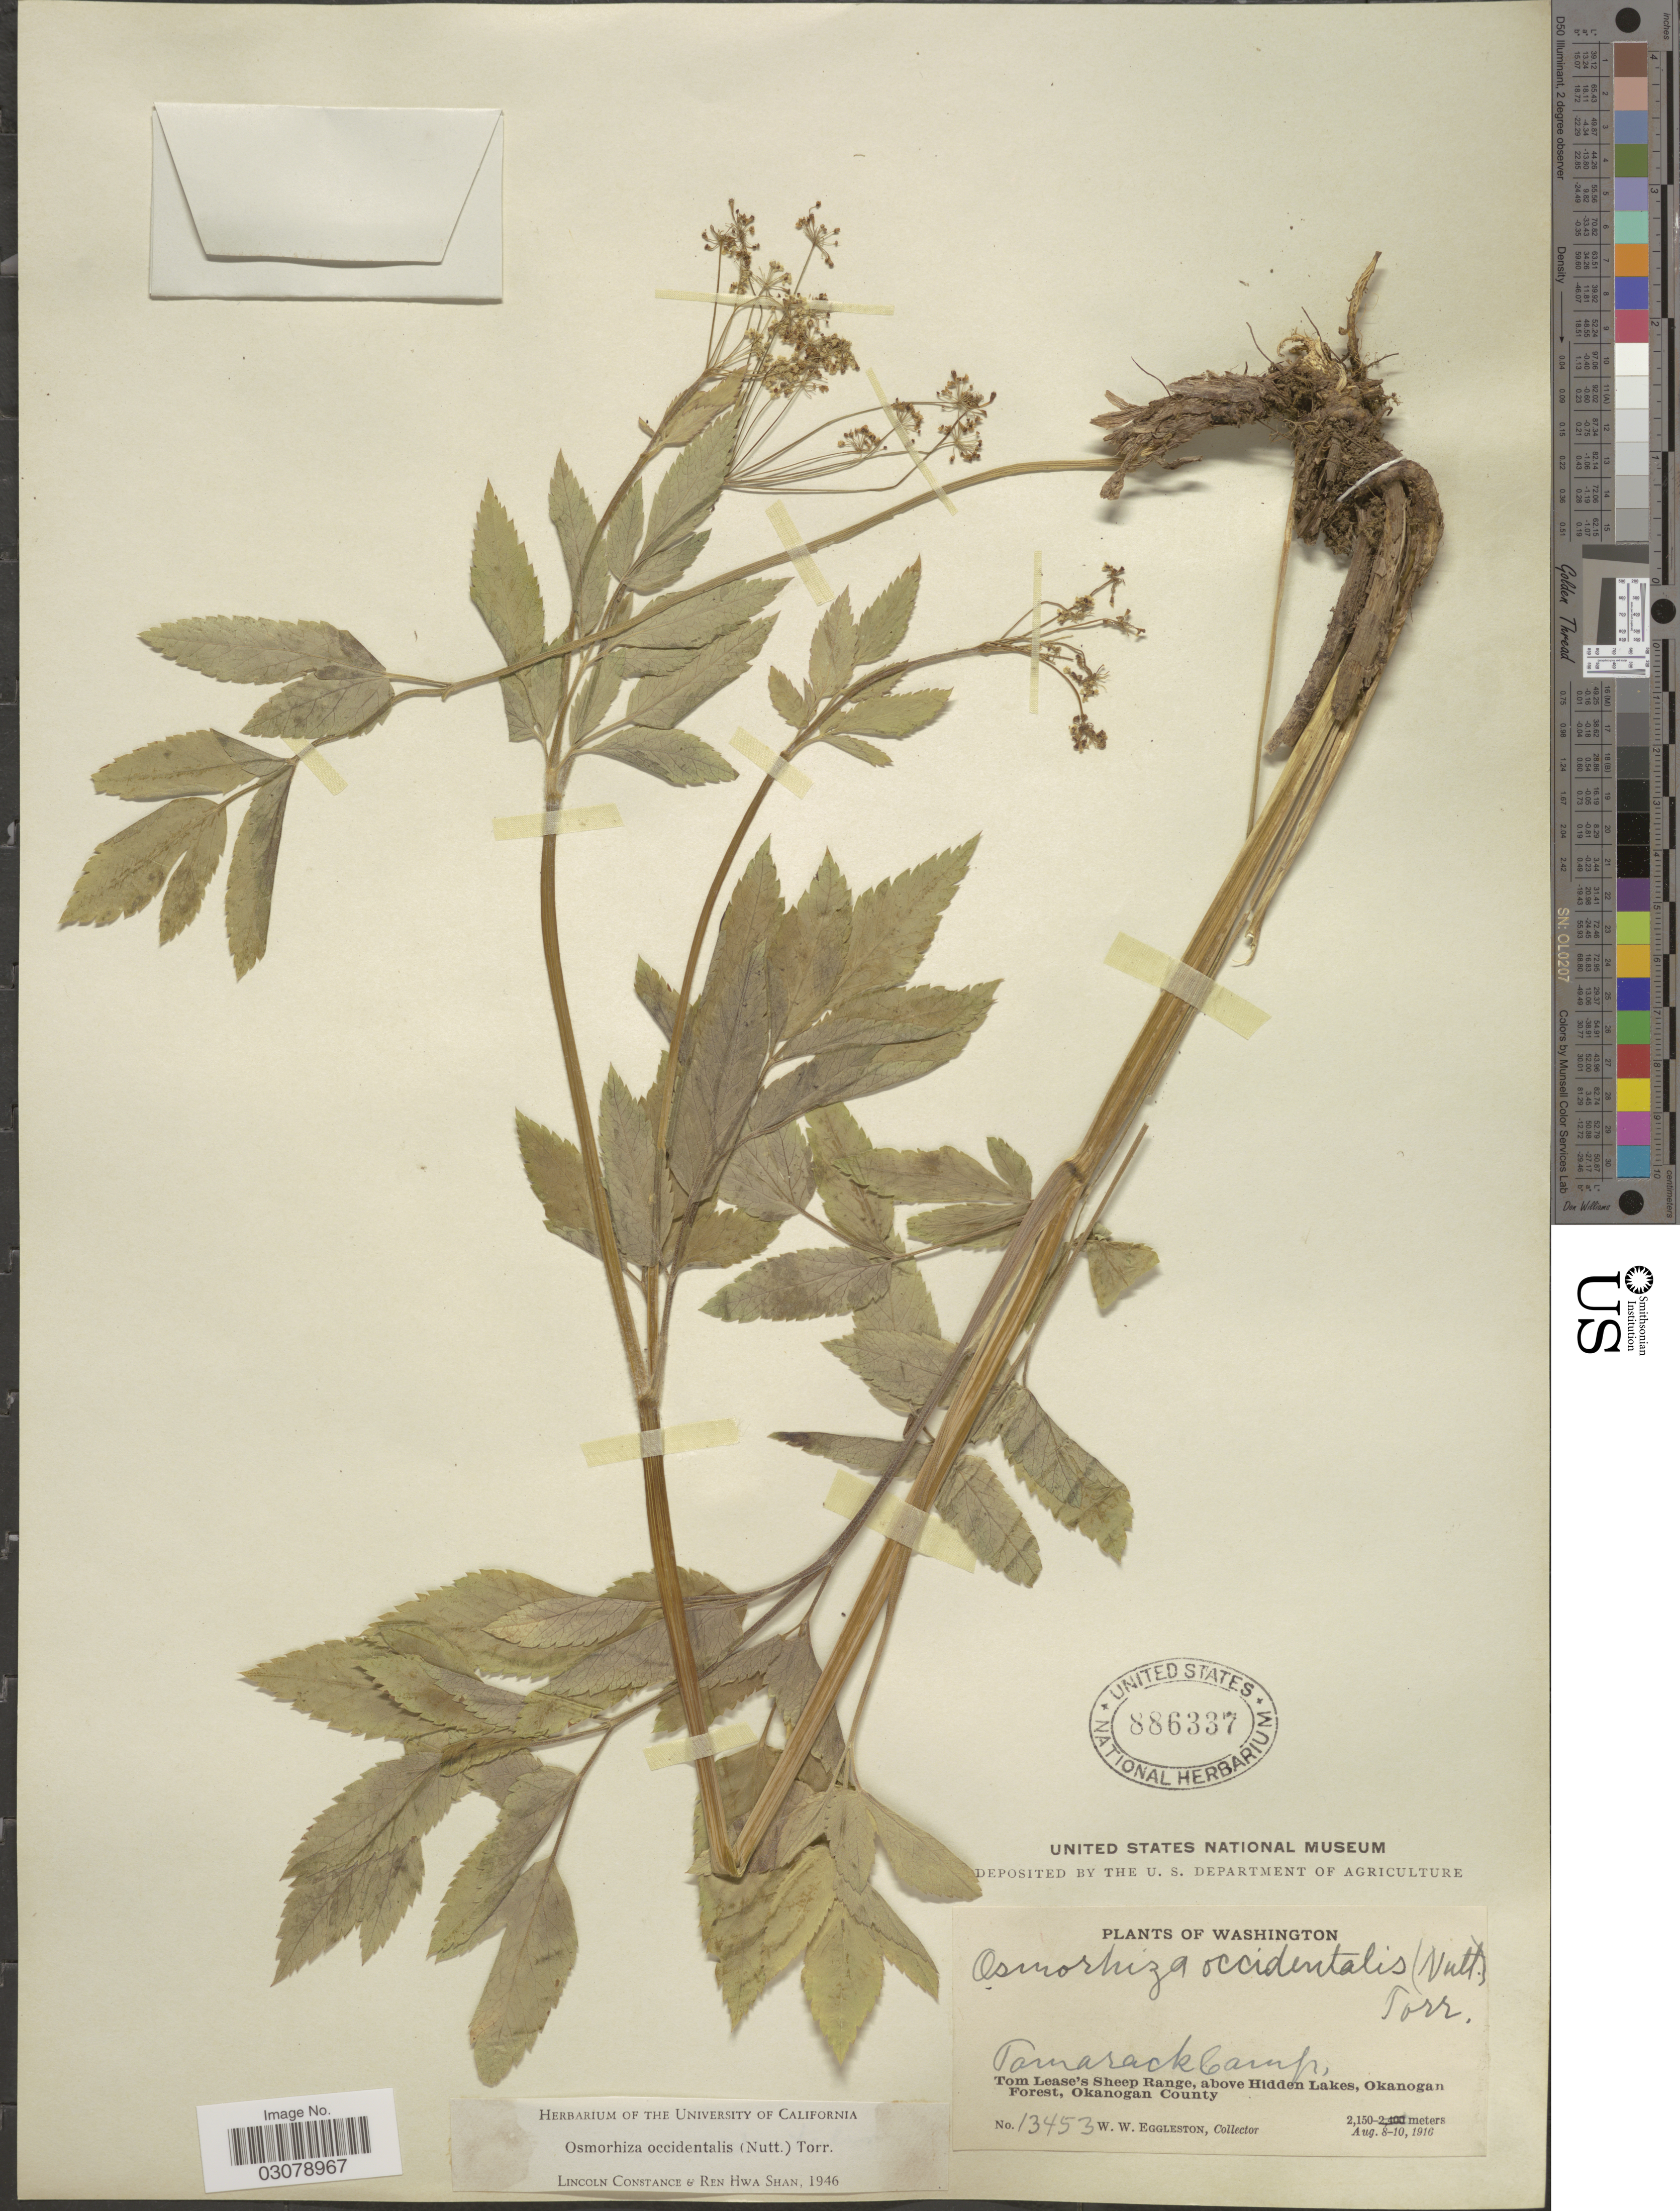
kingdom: Plantae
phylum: Tracheophyta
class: Magnoliopsida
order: Apiales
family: Apiaceae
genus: Osmorhiza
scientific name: Osmorhiza occidentalis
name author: (Nutt.) Torr.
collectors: W. W. Eggleston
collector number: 13453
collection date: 1916-08-08/1916-08-10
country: United States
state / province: Washington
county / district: Okanogan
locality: Tamarack Camp, Tom Lease's Sheep Range, above Hidden Lakes, Okanogan Forest, Okanogan County.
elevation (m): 2150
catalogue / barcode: US 886337